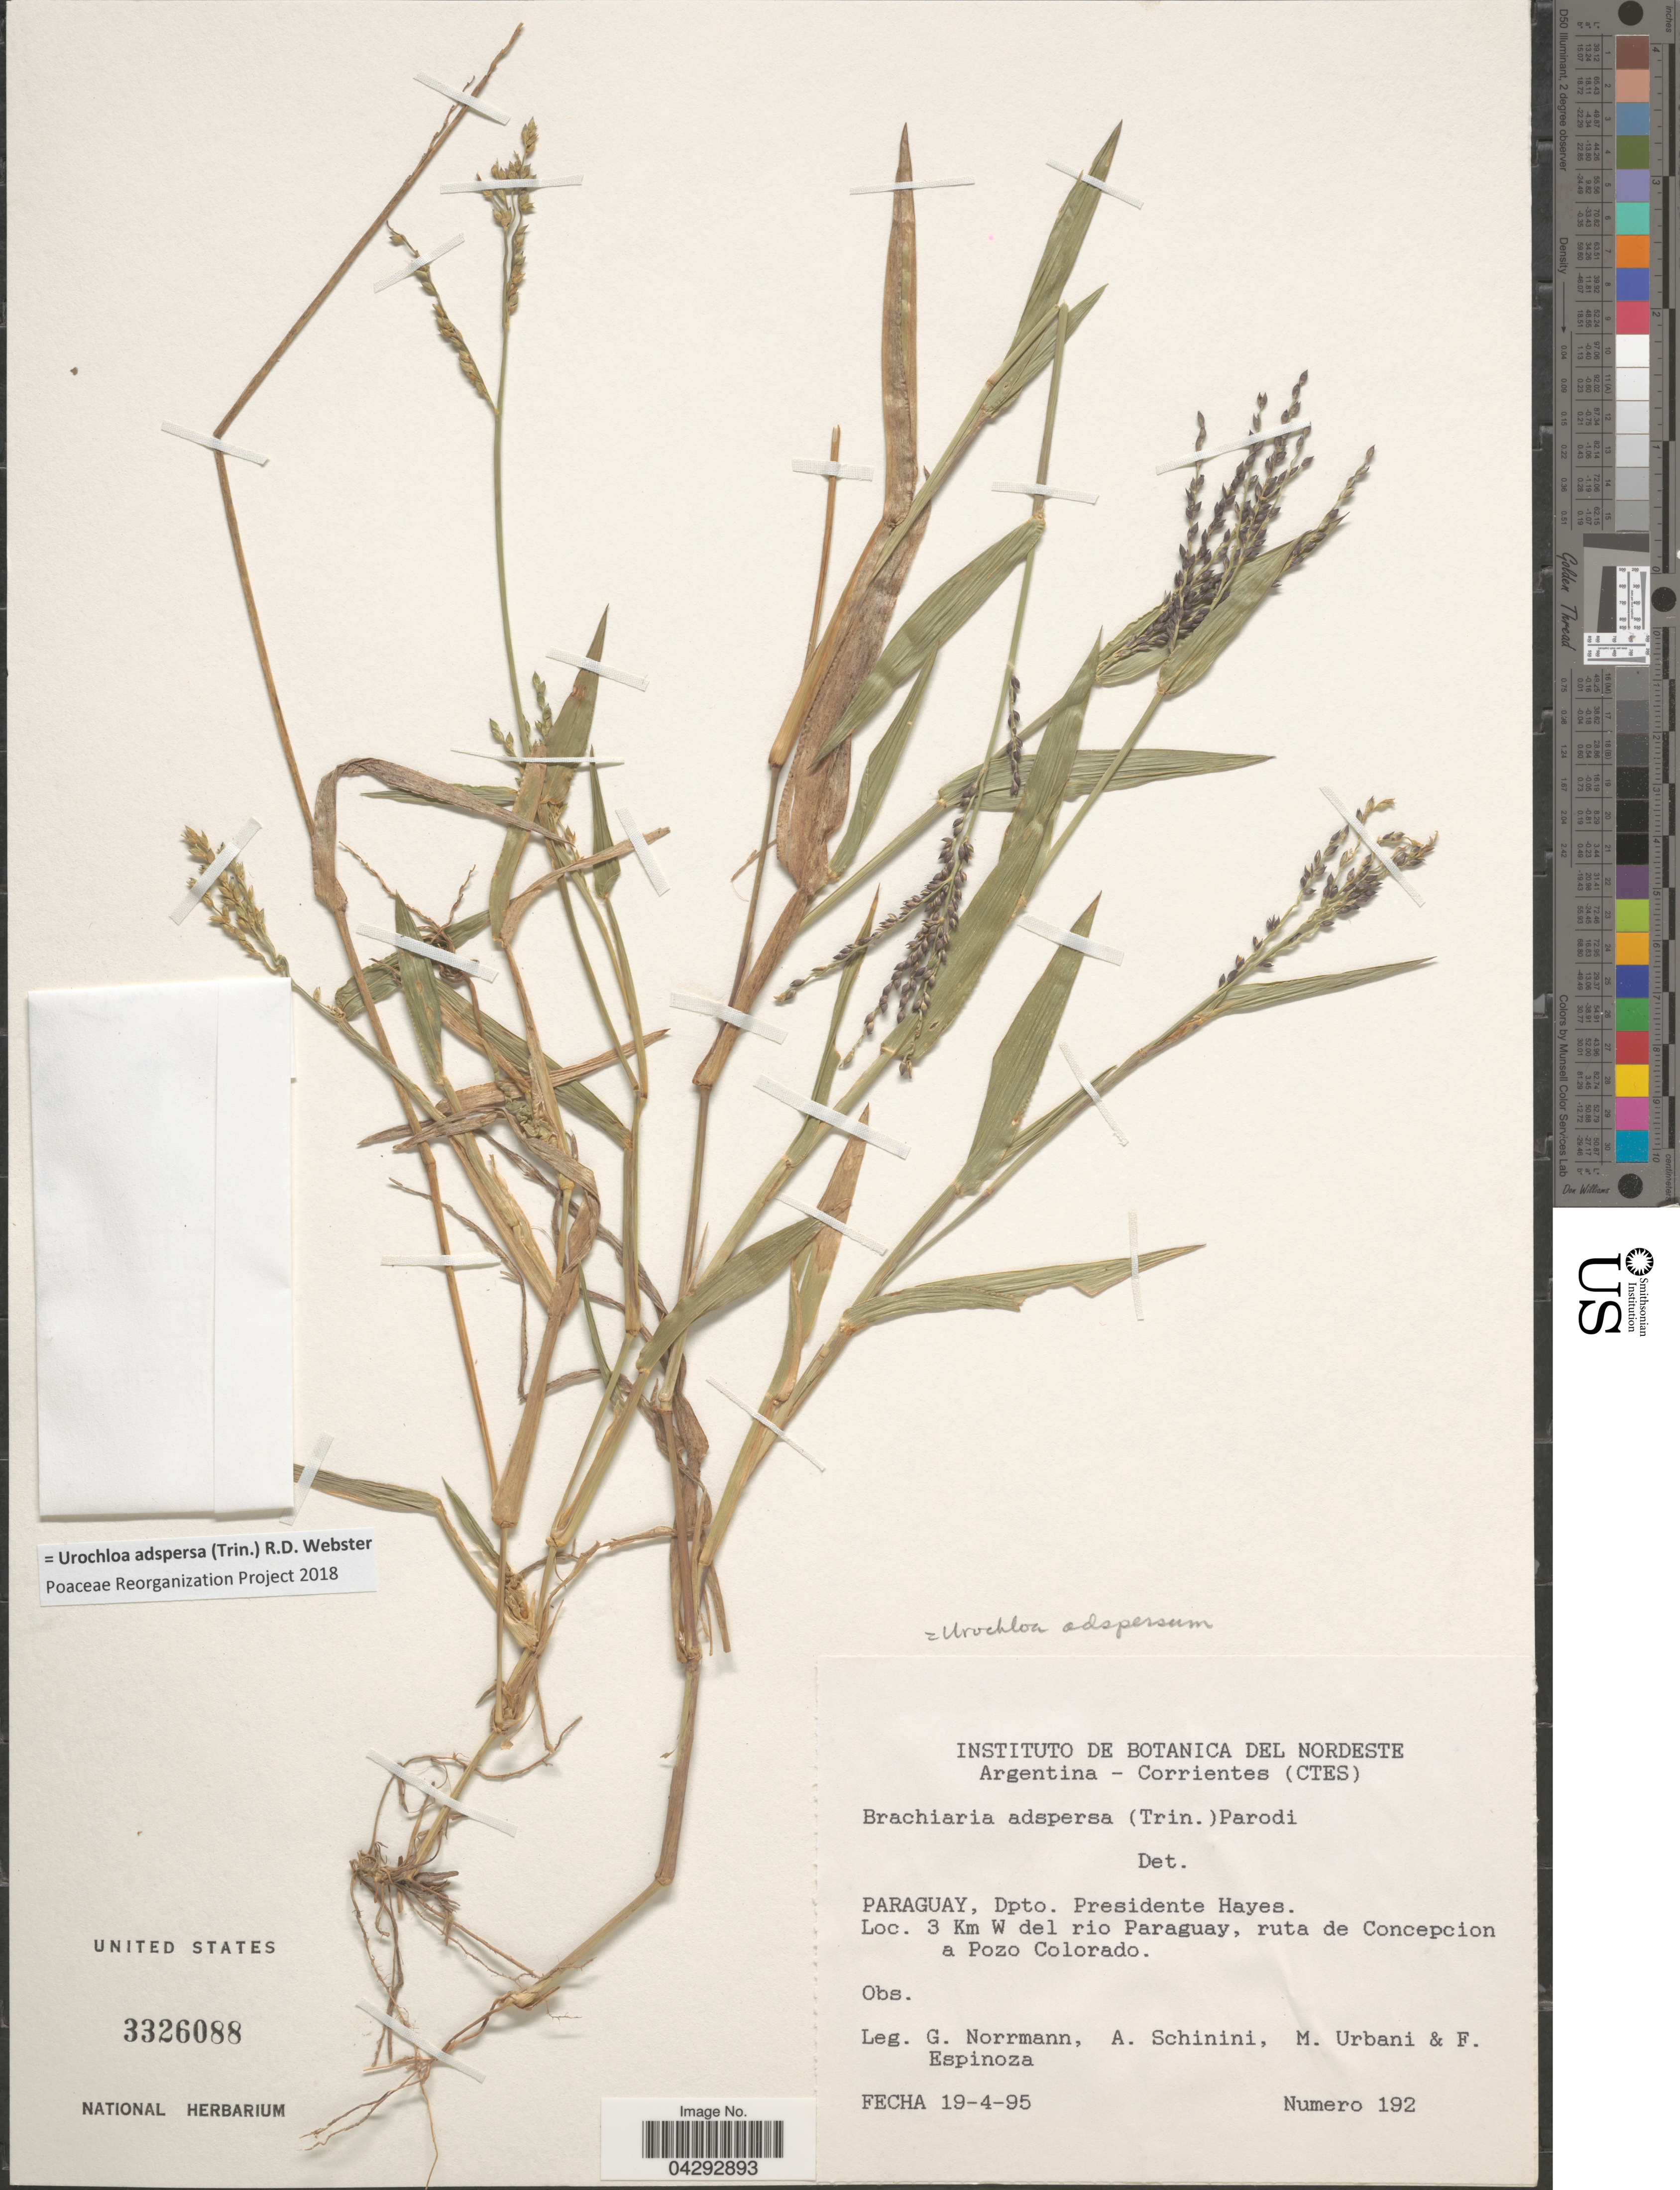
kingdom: Plantae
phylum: Tracheophyta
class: Liliopsida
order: Poales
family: Poaceae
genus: Urochloa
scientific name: Urochloa adspersa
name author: (Trin.) R.D. Webster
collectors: G. Norrmann, A. Schinini, M. Urbani & F. Espinoza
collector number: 192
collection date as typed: Transcribed d/m/y: 19/4/95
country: Paraguay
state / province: Presidente Hayes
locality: Dpto. Presidente Hayes. 3 Km W del rio Paraguay, ruta de Concepcion a Pozo Colorado.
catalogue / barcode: US 3326088